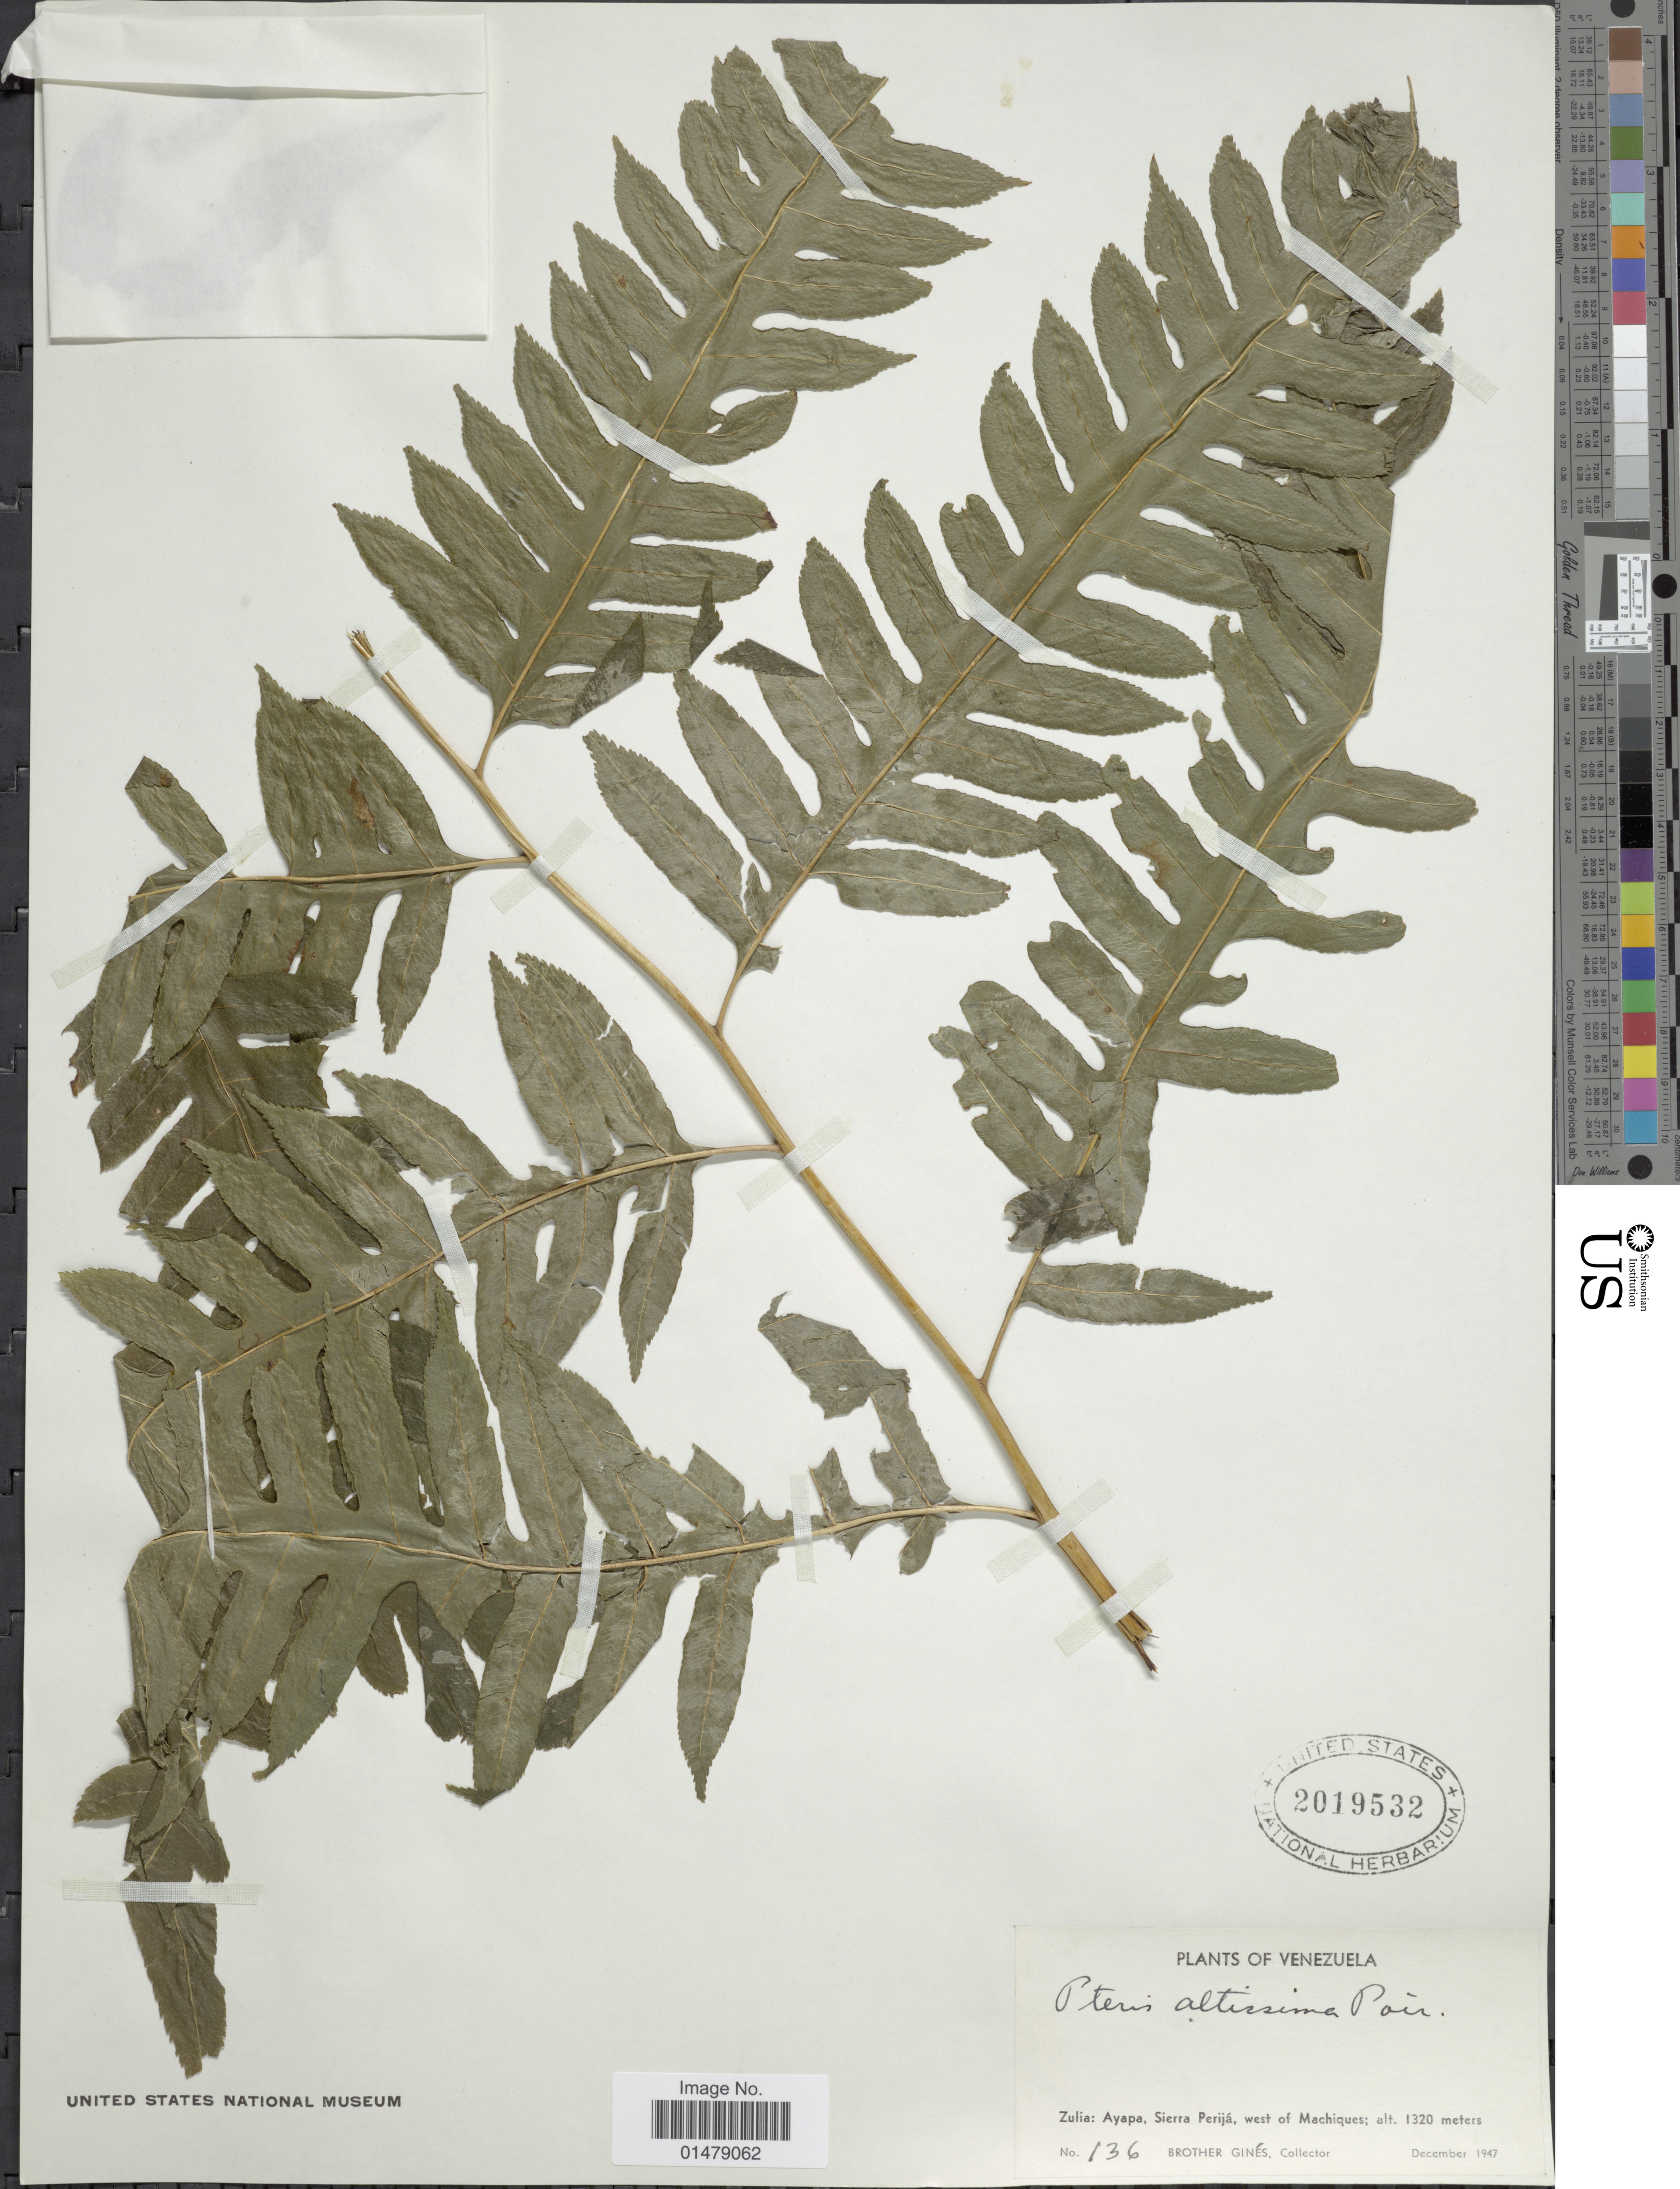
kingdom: Plantae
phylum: Tracheophyta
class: Polypodiopsida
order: Polypodiales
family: Pteridaceae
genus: Pteris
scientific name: Pteris altissima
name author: Poir.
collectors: Bro. Gines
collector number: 136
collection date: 1947-12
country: Venezuela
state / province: Zulia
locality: Ayapa, Sierra Perija, west of Machiques.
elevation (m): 1320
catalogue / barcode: US 2019532